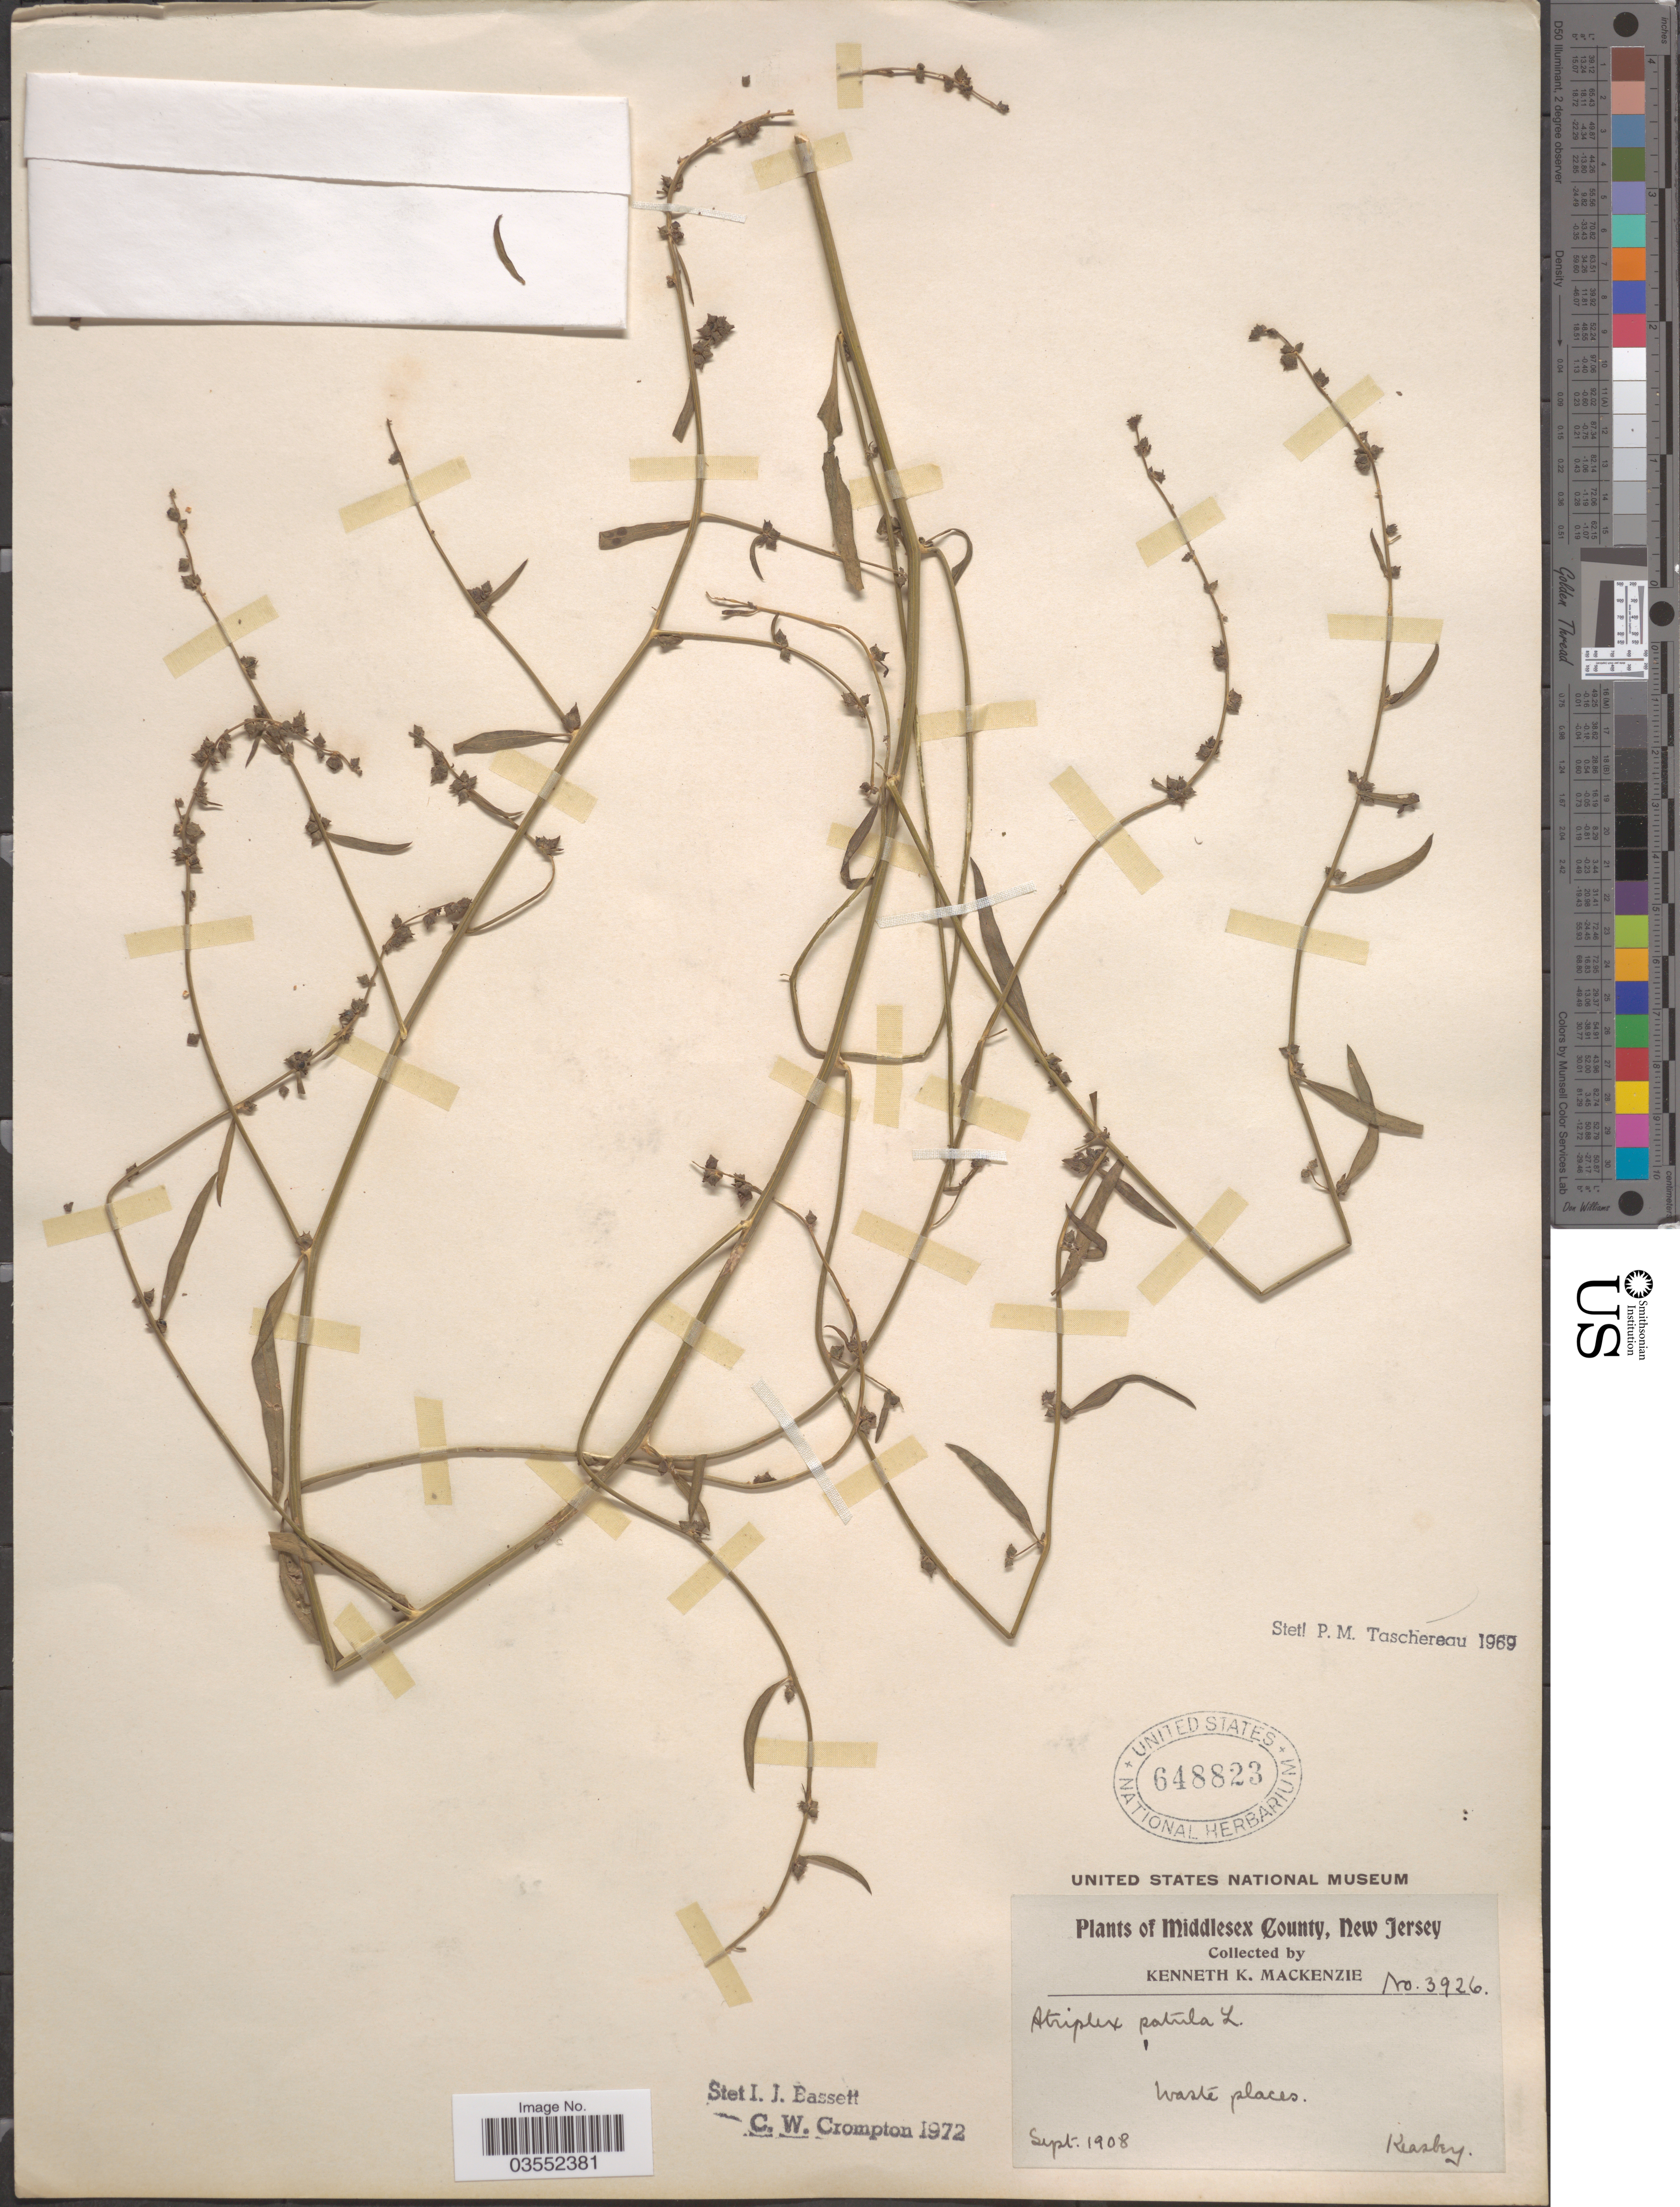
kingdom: Plantae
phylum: Tracheophyta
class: Magnoliopsida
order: Caryophyllales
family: Amaranthaceae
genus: Atriplex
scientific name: Atriplex patula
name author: L.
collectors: K. K. Mackenzie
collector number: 3926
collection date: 1908-09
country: United States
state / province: New Jersey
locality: Middlesex County. Waste places. Keasbey.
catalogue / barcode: US 648823